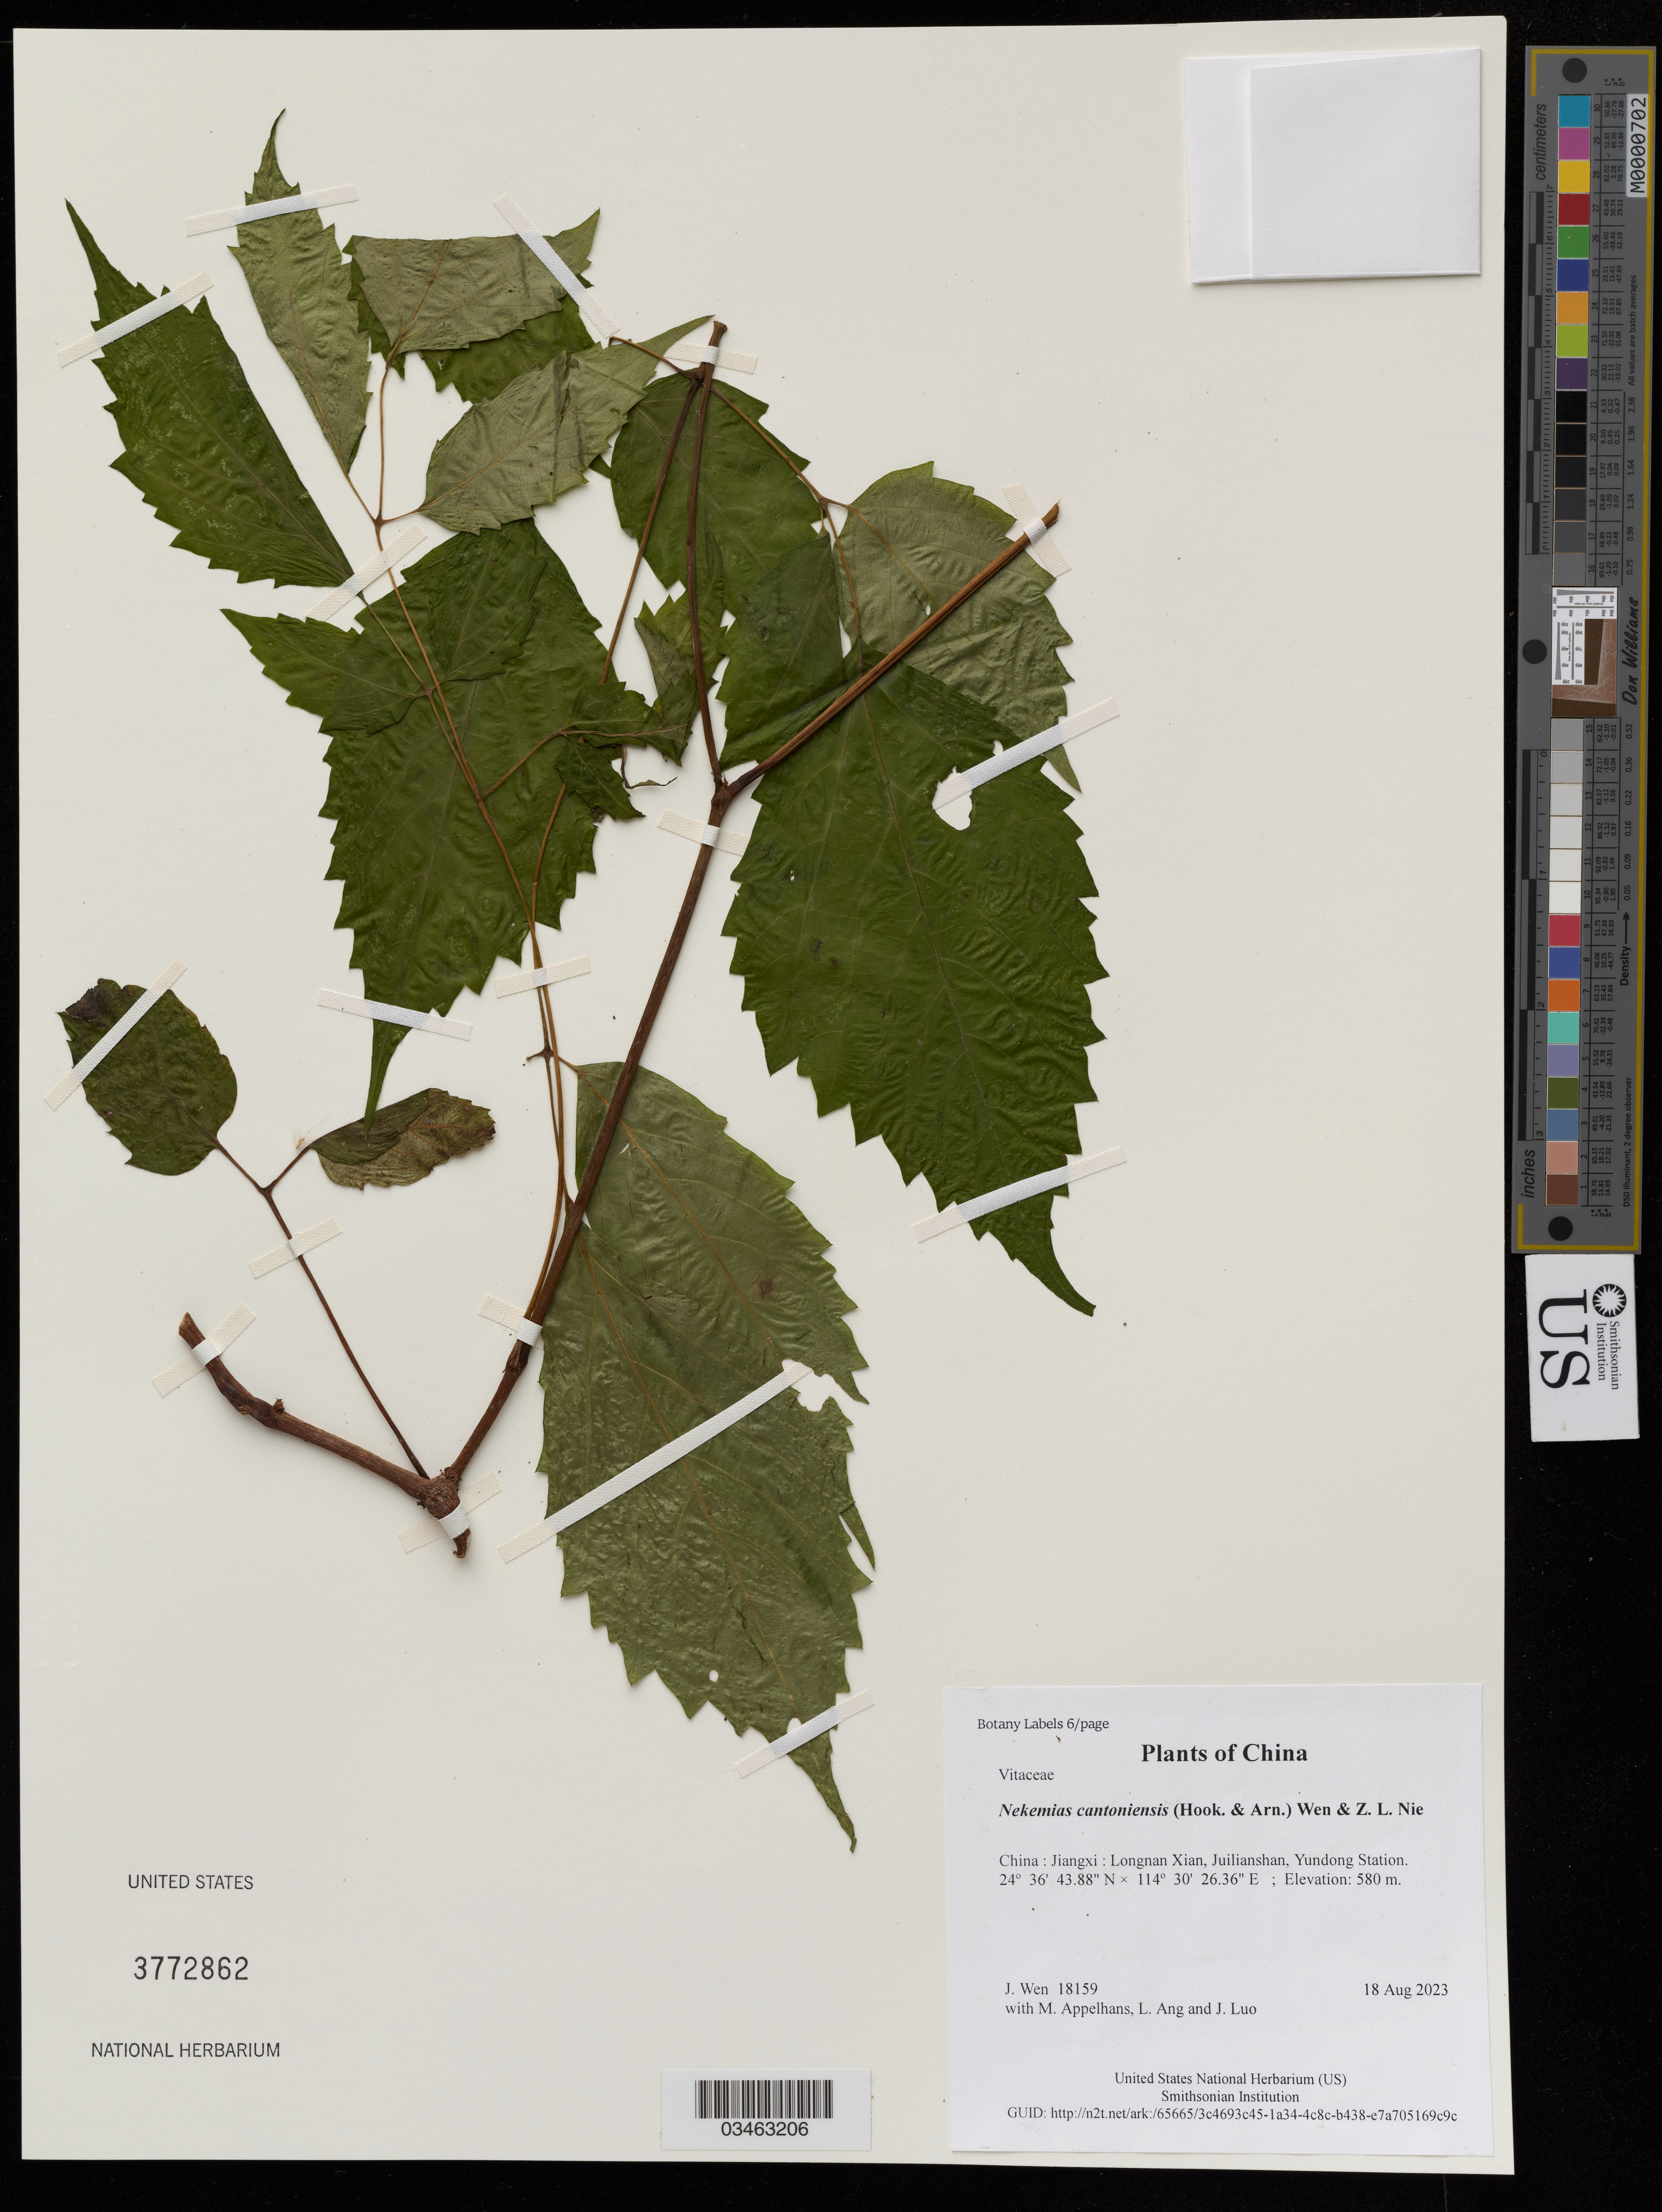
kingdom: Plantae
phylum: Tracheophyta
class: Magnoliopsida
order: Vitales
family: Vitaceae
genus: Nekemias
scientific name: Nekemias cantoniensis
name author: (Hook. & Arn.) J. Wen & Z. L. Nie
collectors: J. Wen, M. Appelhans, L. Ang & J. Luo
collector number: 18159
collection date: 2023-08-18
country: China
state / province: Jiangxi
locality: Longnan Xian, Juilianshan, Yundong Station.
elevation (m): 580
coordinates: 24.612189 N, 114.507322 E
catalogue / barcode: US 3772862